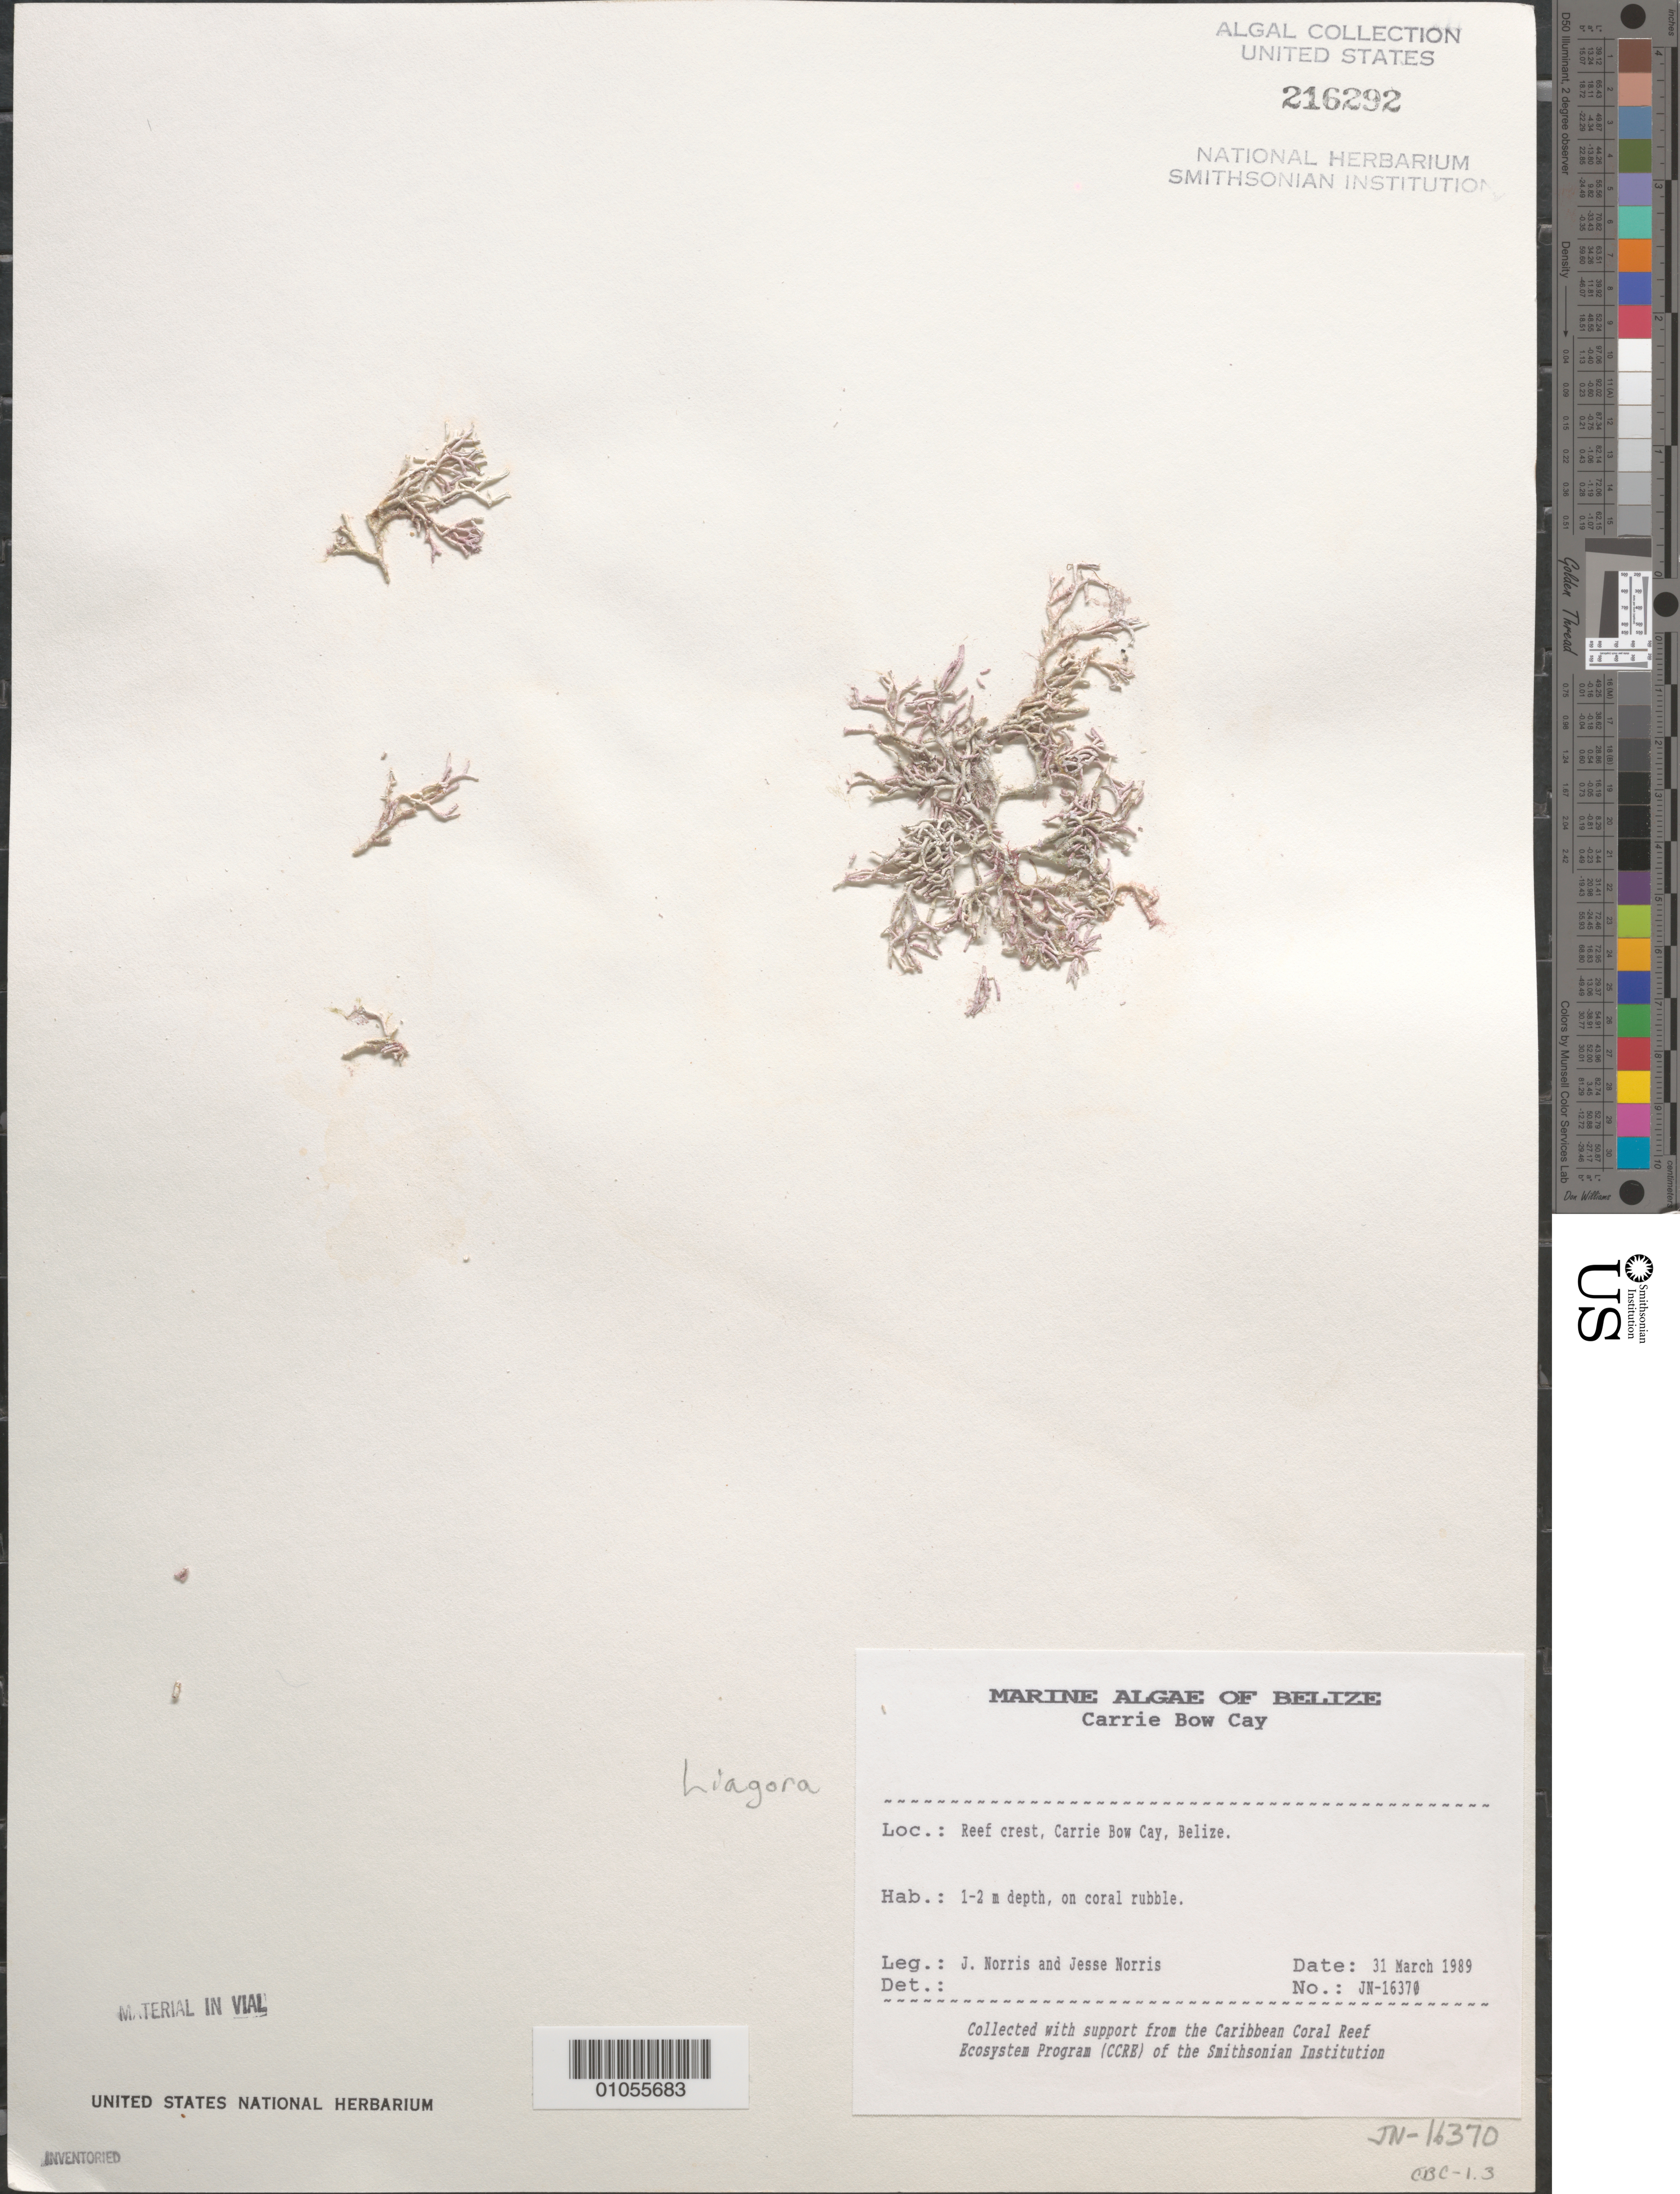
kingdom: Plantae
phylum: Rhodophyta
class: Florideophyceae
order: Nemaliales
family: Liagoraceae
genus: Liagora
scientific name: Liagora sp.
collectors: J. N. Norris & J. A. Norris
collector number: JN-16370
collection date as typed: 31 Mar 1989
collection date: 1989-03-31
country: Belize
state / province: Stann Creek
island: Carrie Bow Cay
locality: Reef crest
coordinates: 16 48'N, 88 05'W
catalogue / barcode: US 216292